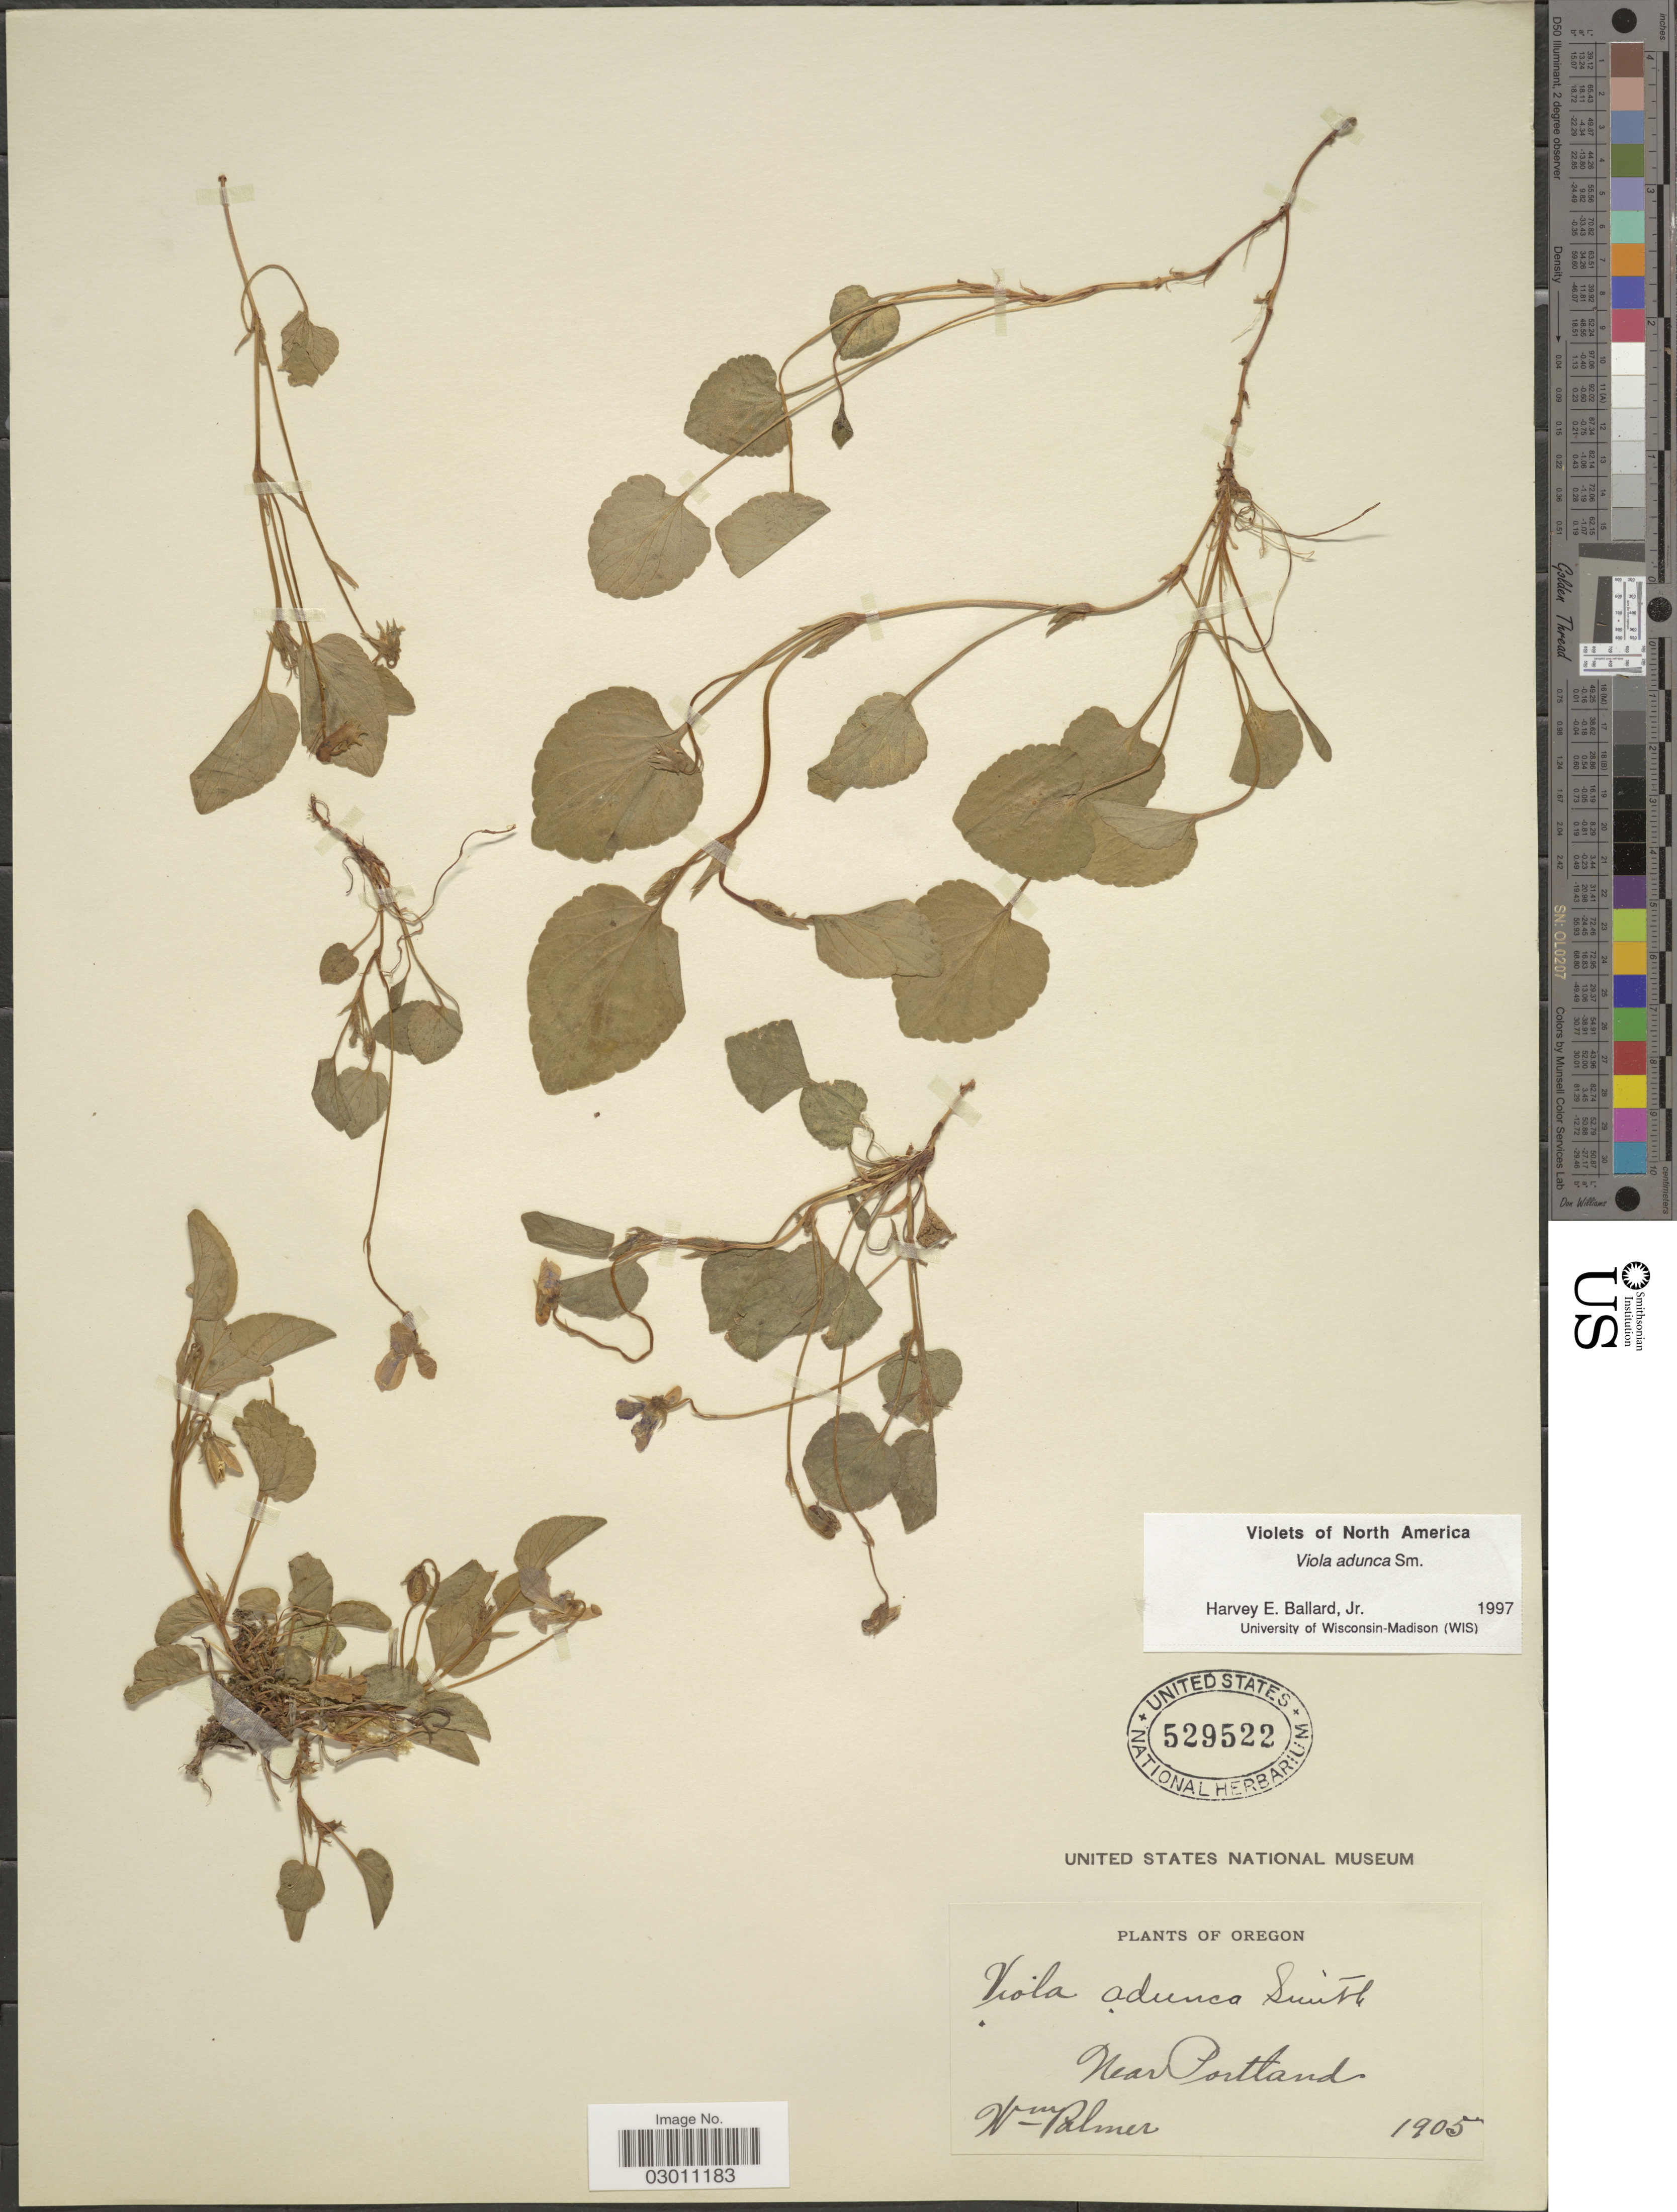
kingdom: Plantae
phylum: Tracheophyta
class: Magnoliopsida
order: Malpighiales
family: Violaceae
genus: Viola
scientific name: Viola adunca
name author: Sm.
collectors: W. Palmer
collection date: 1905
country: United States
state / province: Oregon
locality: Near Portland.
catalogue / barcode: US 529522